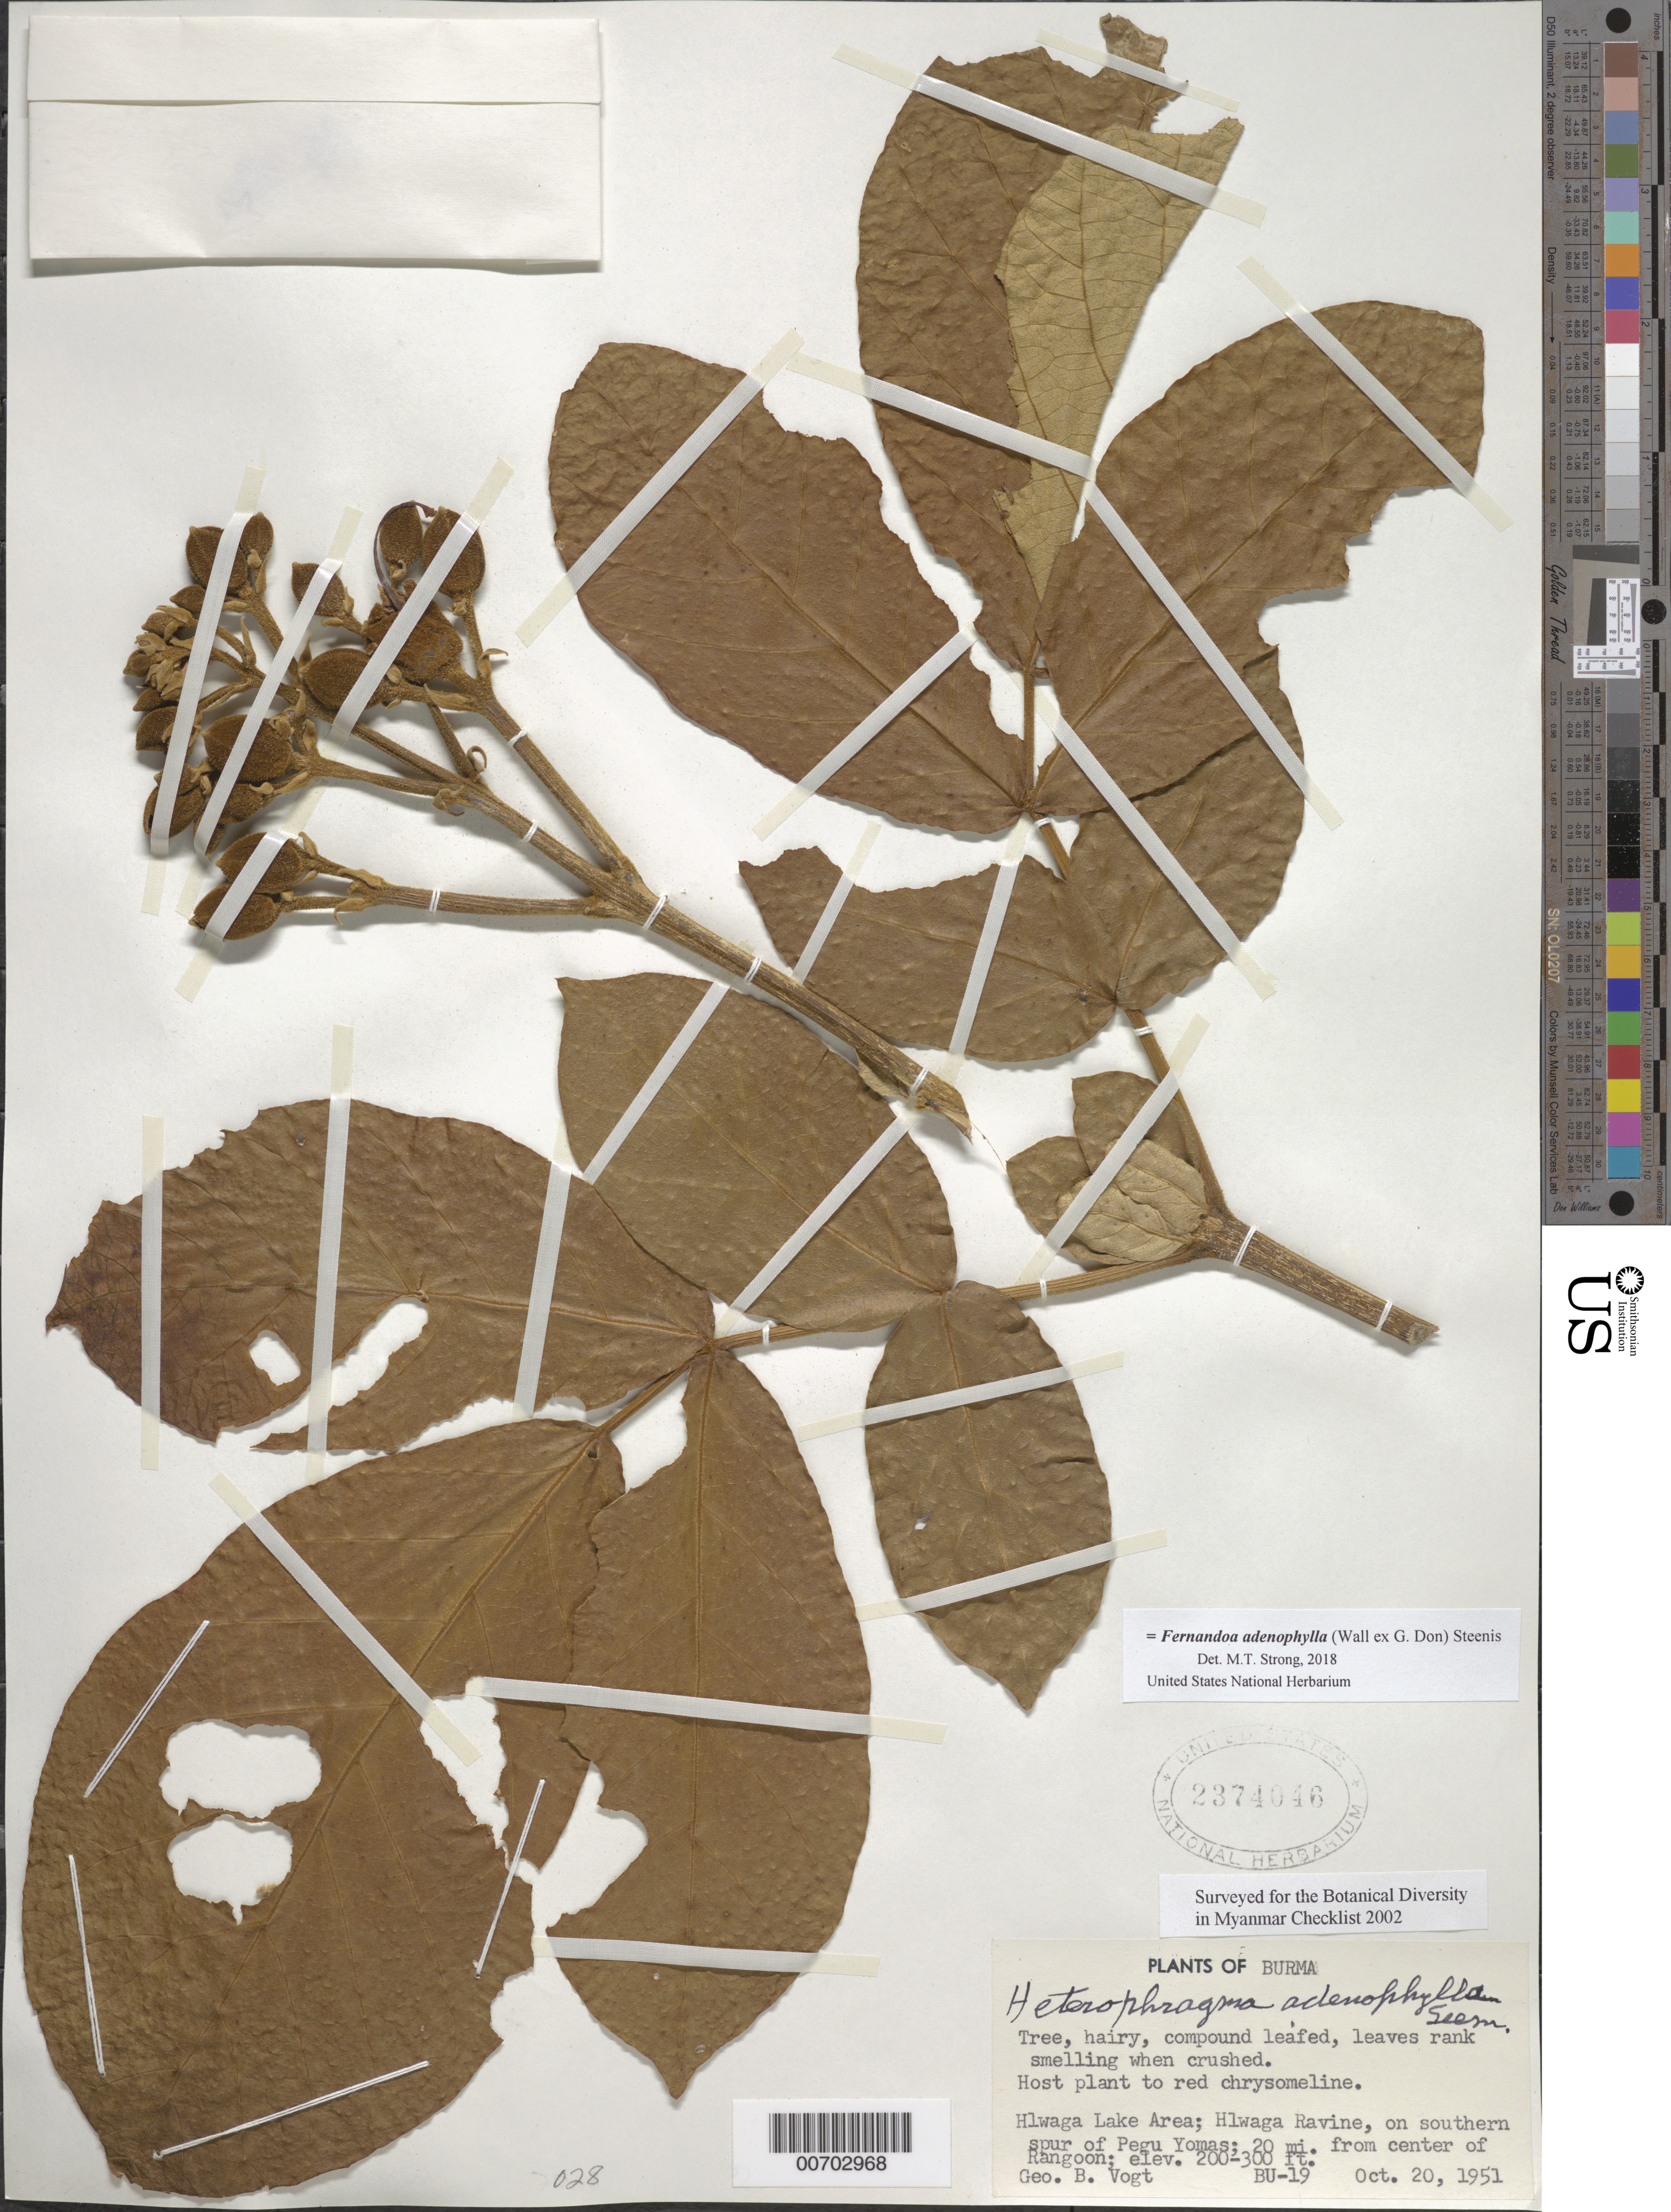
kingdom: Plantae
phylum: Tracheophyta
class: Magnoliopsida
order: Lamiales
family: Bignoniaceae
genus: Fernandoa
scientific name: Fernandoa adenophylla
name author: (Wall. ex G. Don) Steenis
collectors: G. Vogt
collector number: BU-19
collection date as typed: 20 Oct 1951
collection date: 1951-10-20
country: Myanmar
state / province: Yangon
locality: Hlwaga Lake Area, Hlwaga Ravine, S spur of Pegu Yomas, 20 mil from center of Rangoon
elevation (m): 61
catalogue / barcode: US 2374046